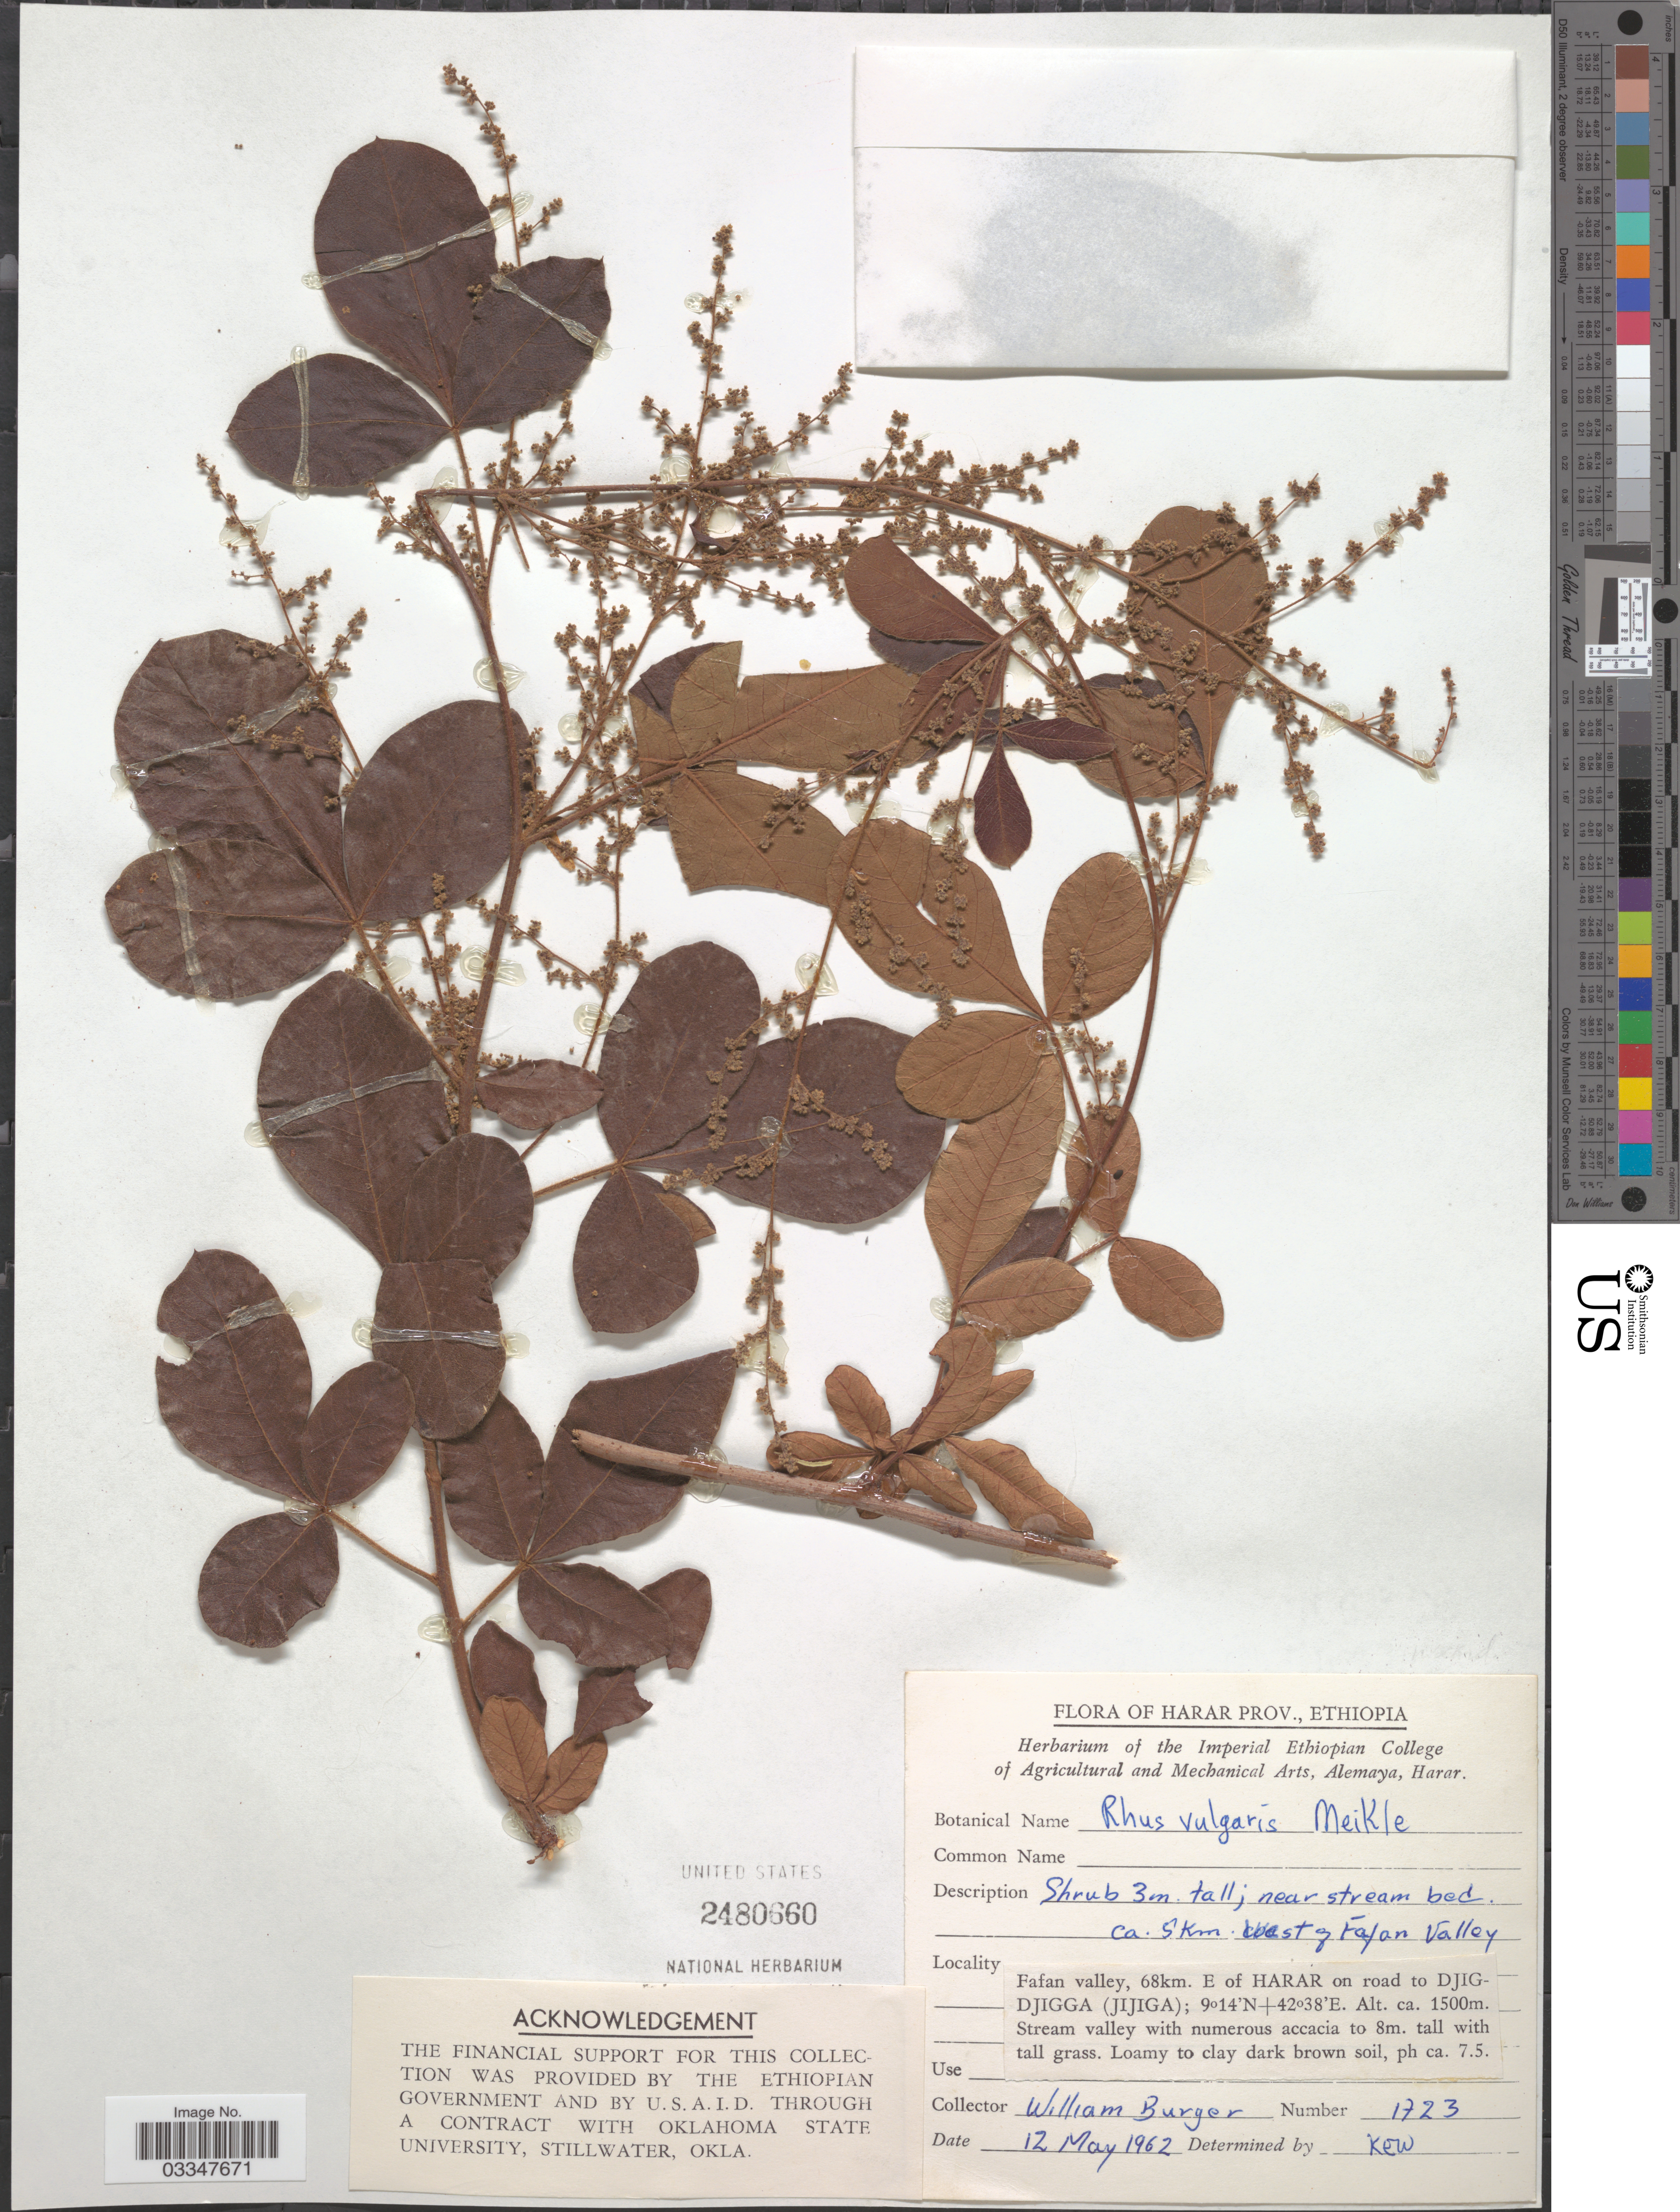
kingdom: Plantae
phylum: Tracheophyta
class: Magnoliopsida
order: Sapindales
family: Anacardiaceae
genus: Rhus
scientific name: Rhus vulgaris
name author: Meikle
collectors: W. Burger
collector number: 1723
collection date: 1962-05-12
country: Ethiopia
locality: Harar Prov. Ca. 5 km. coast of Fafan Valley. Fafan valley, 68km. E of Harar on road to DJIG-DJIGGA (JIJIGA).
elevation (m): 1500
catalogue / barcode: US 2480660